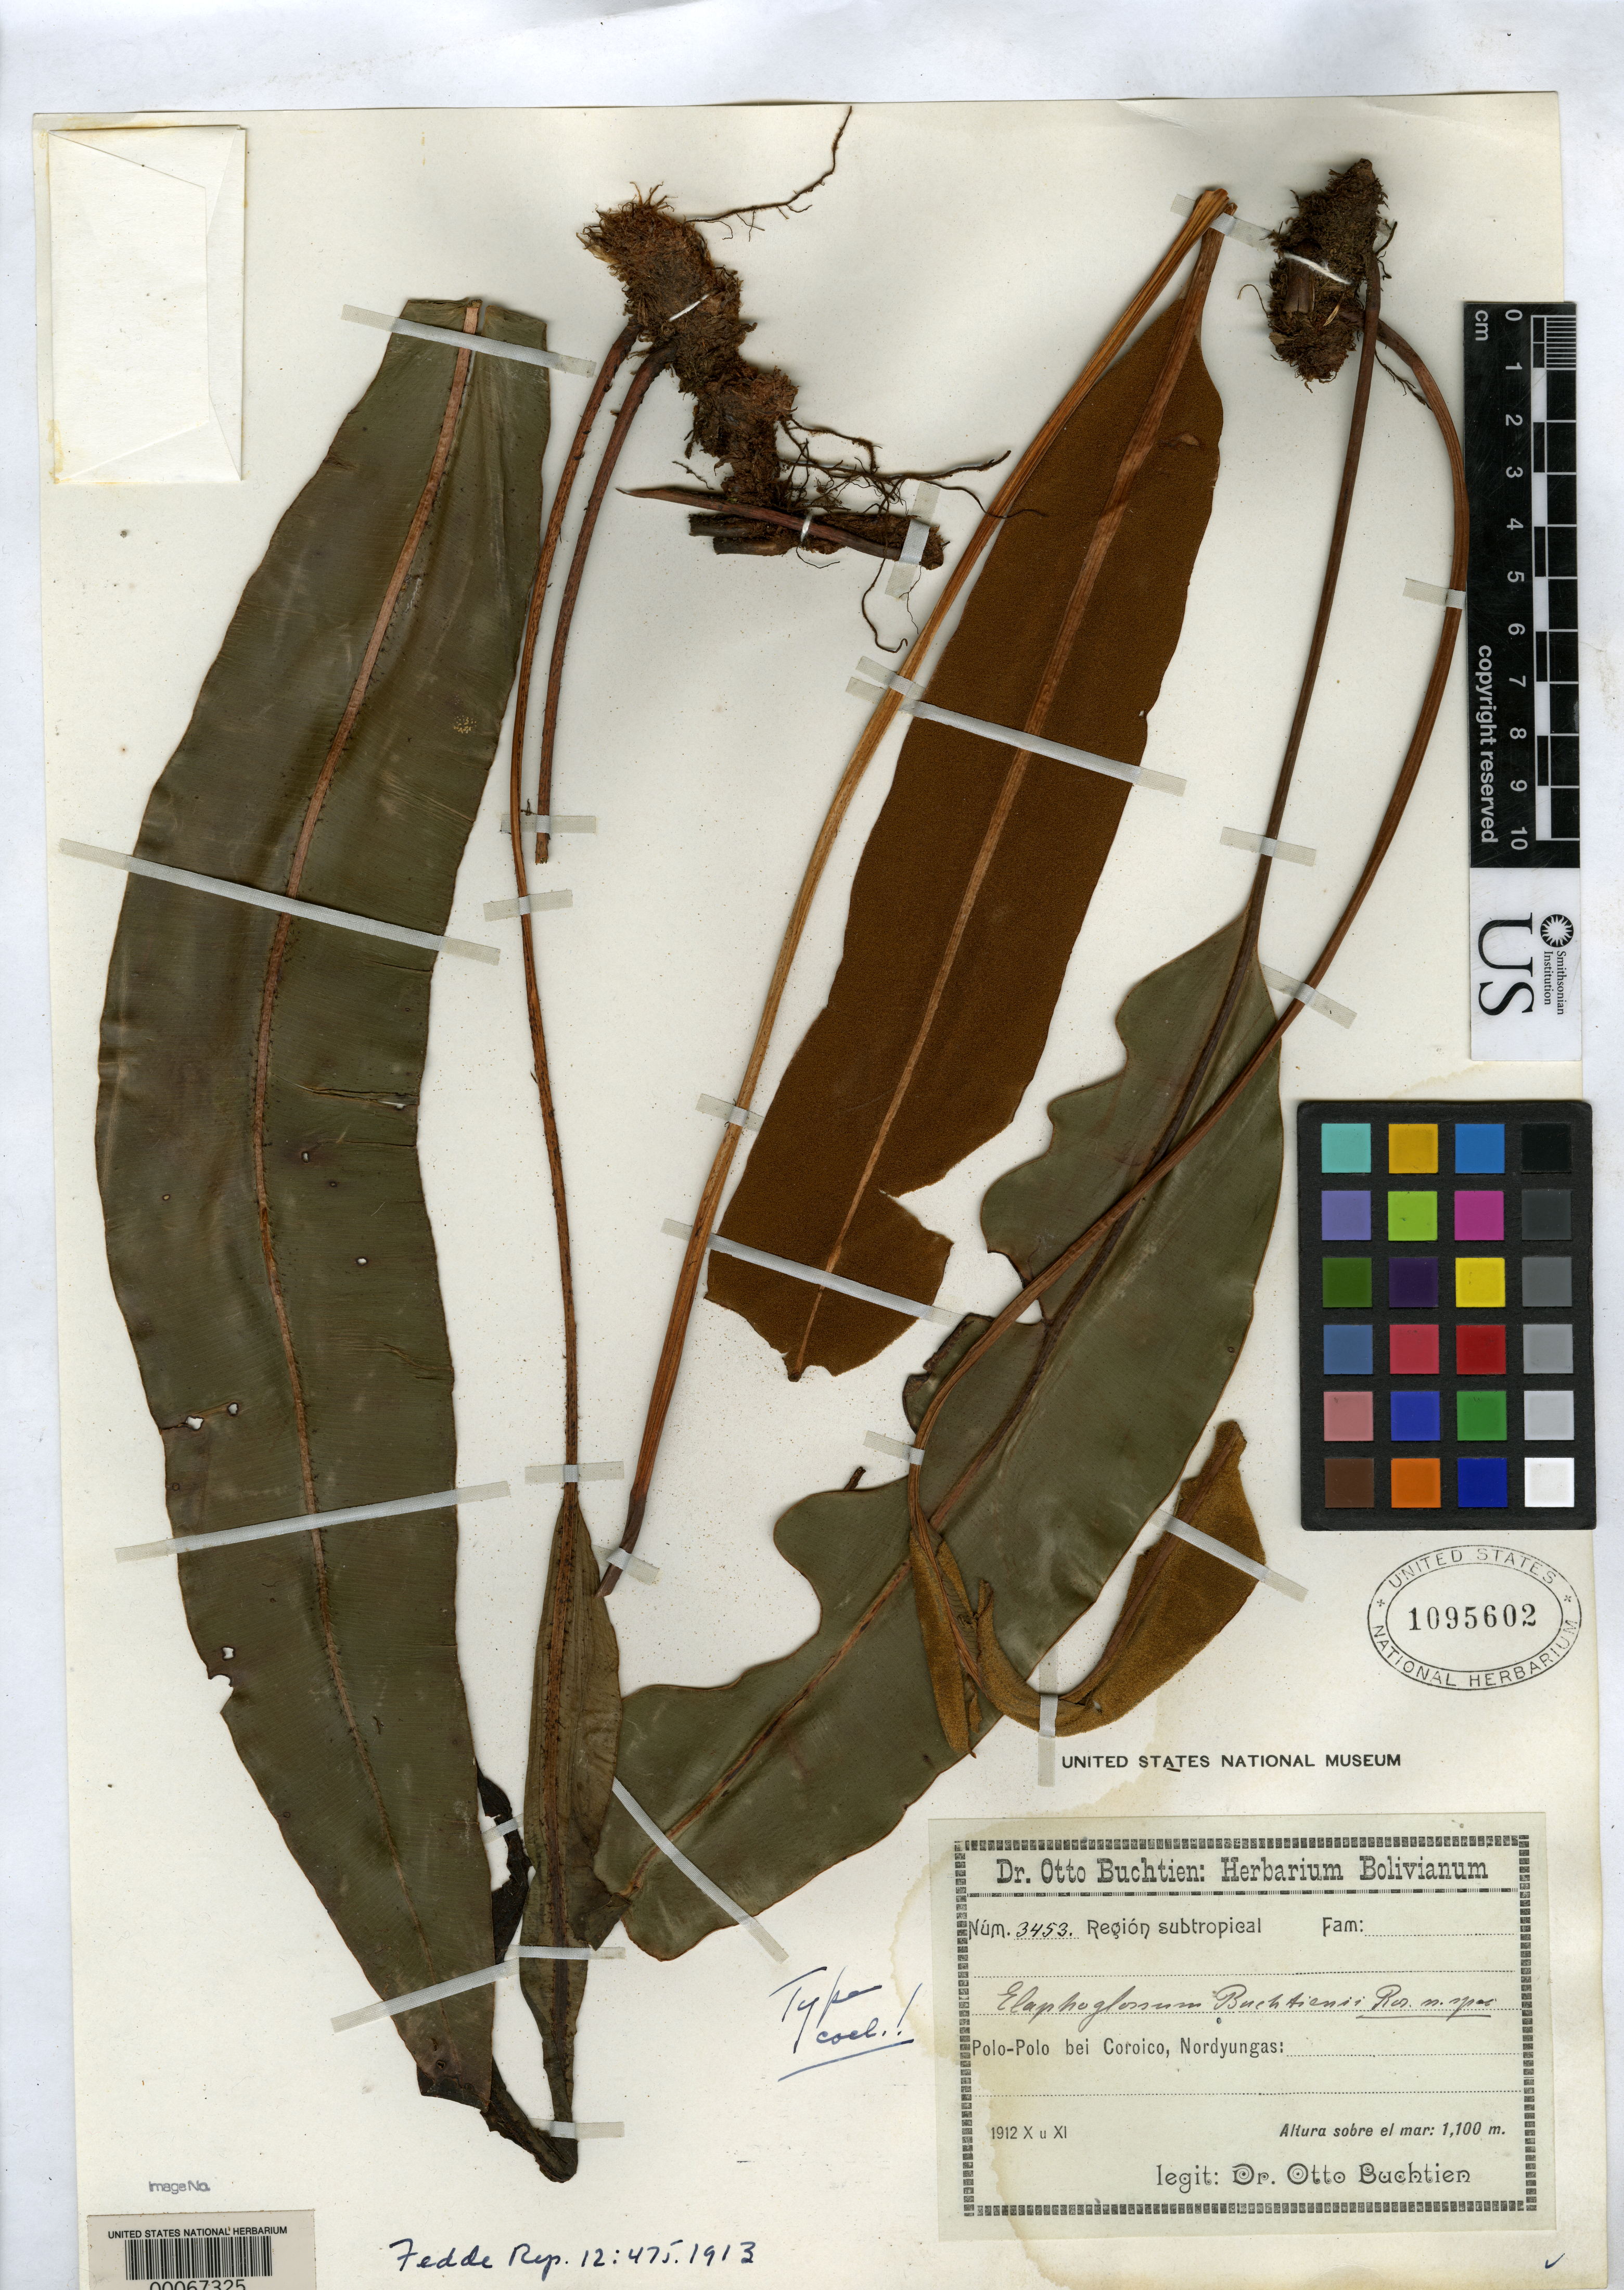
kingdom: Plantae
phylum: Tracheophyta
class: Polypodiopsida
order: Polypodiales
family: Dryopteridaceae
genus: Elaphoglossum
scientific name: Elaphoglossum buchtienii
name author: Rosenst.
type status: Isotype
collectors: O. Buchtien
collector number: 3453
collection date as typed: Oct 1912 to -- Nov 1912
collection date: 1912-10/1912-11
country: Bolivia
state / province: La Paz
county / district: Nor Yungas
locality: Yungas, Polo-Polo prope Coroico.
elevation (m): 900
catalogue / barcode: US 1095602